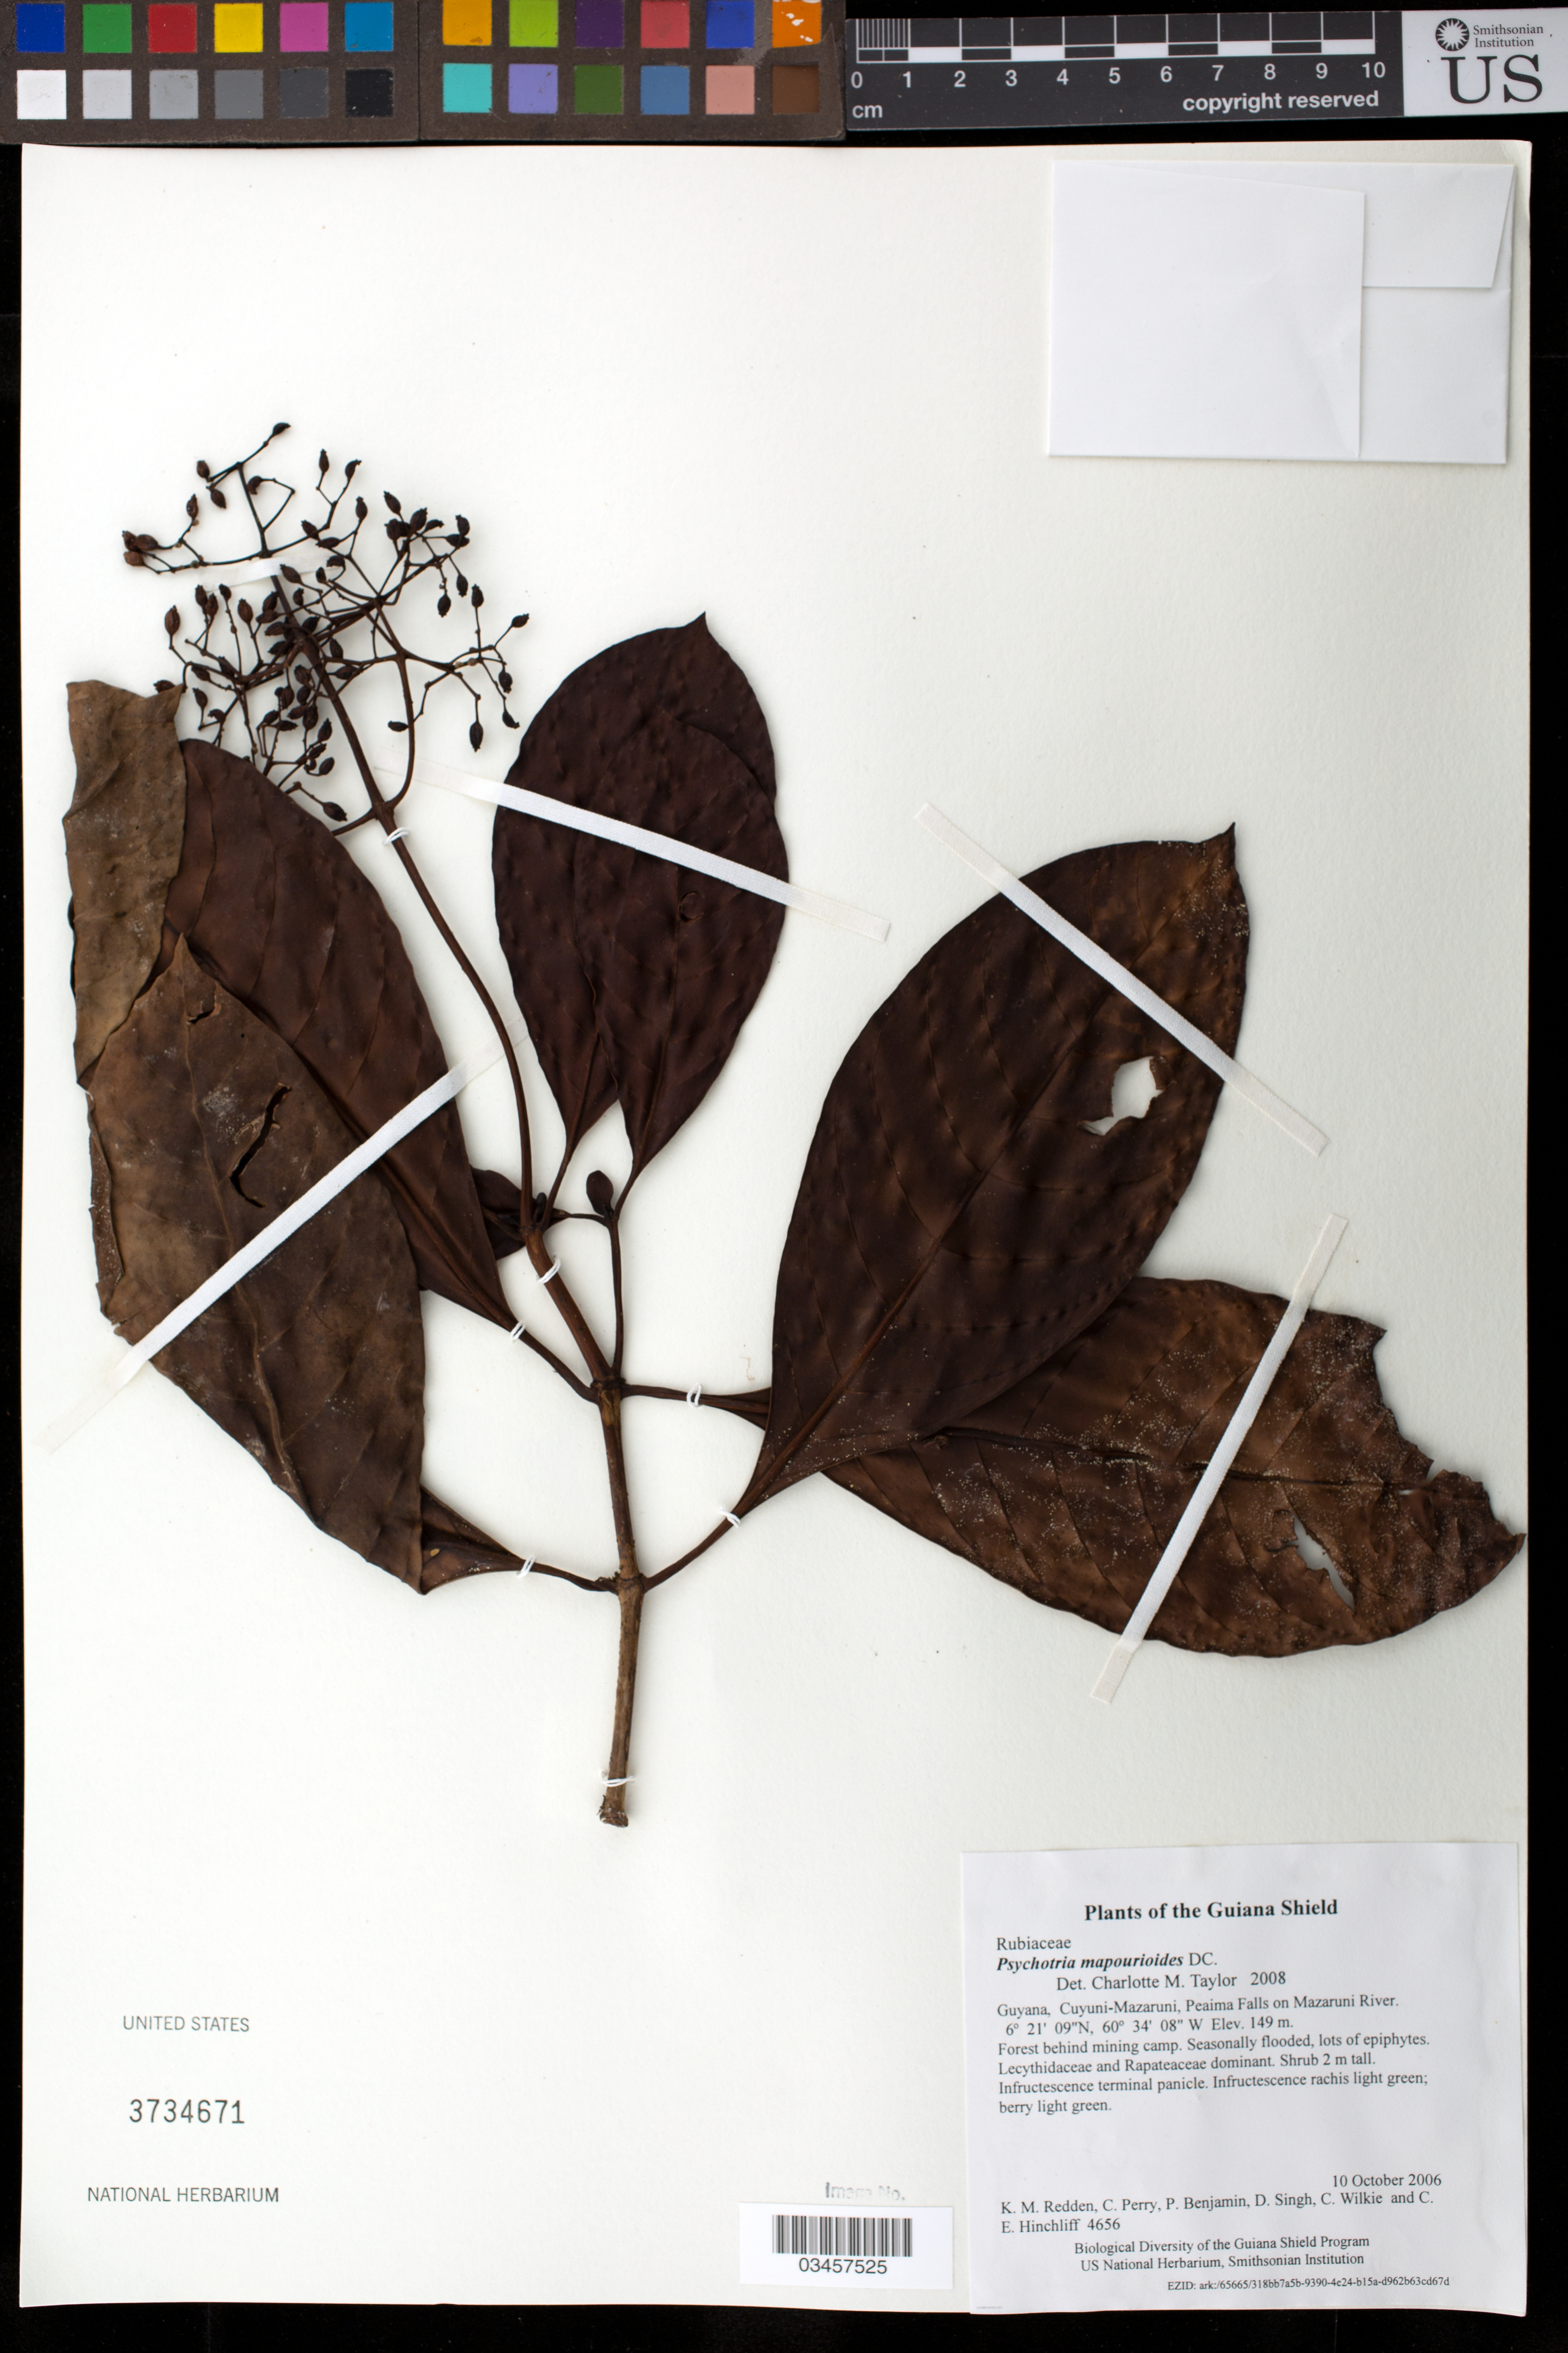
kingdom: Plantae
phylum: Tracheophyta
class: Magnoliopsida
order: Gentianales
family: Rubiaceae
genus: Psychotria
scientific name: Psychotria mapourioides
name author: DC.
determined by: Taylor, Charlotte M.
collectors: K. M. Redden, C. Perry, P. Benjamin, D. Singh, C. Wilkie & C. E. Hinchliff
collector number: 4656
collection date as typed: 10 October 2006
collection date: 2006-10-10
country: Guyana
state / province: Cuyuni-Mazaruni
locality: Peaima Falls on Mazaruni River.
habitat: Forest behind mining camp. Seasonally flooded, lots of epiphytes. Lecythidaceae and Rapateaceae dominant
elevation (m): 149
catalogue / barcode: US 3734671